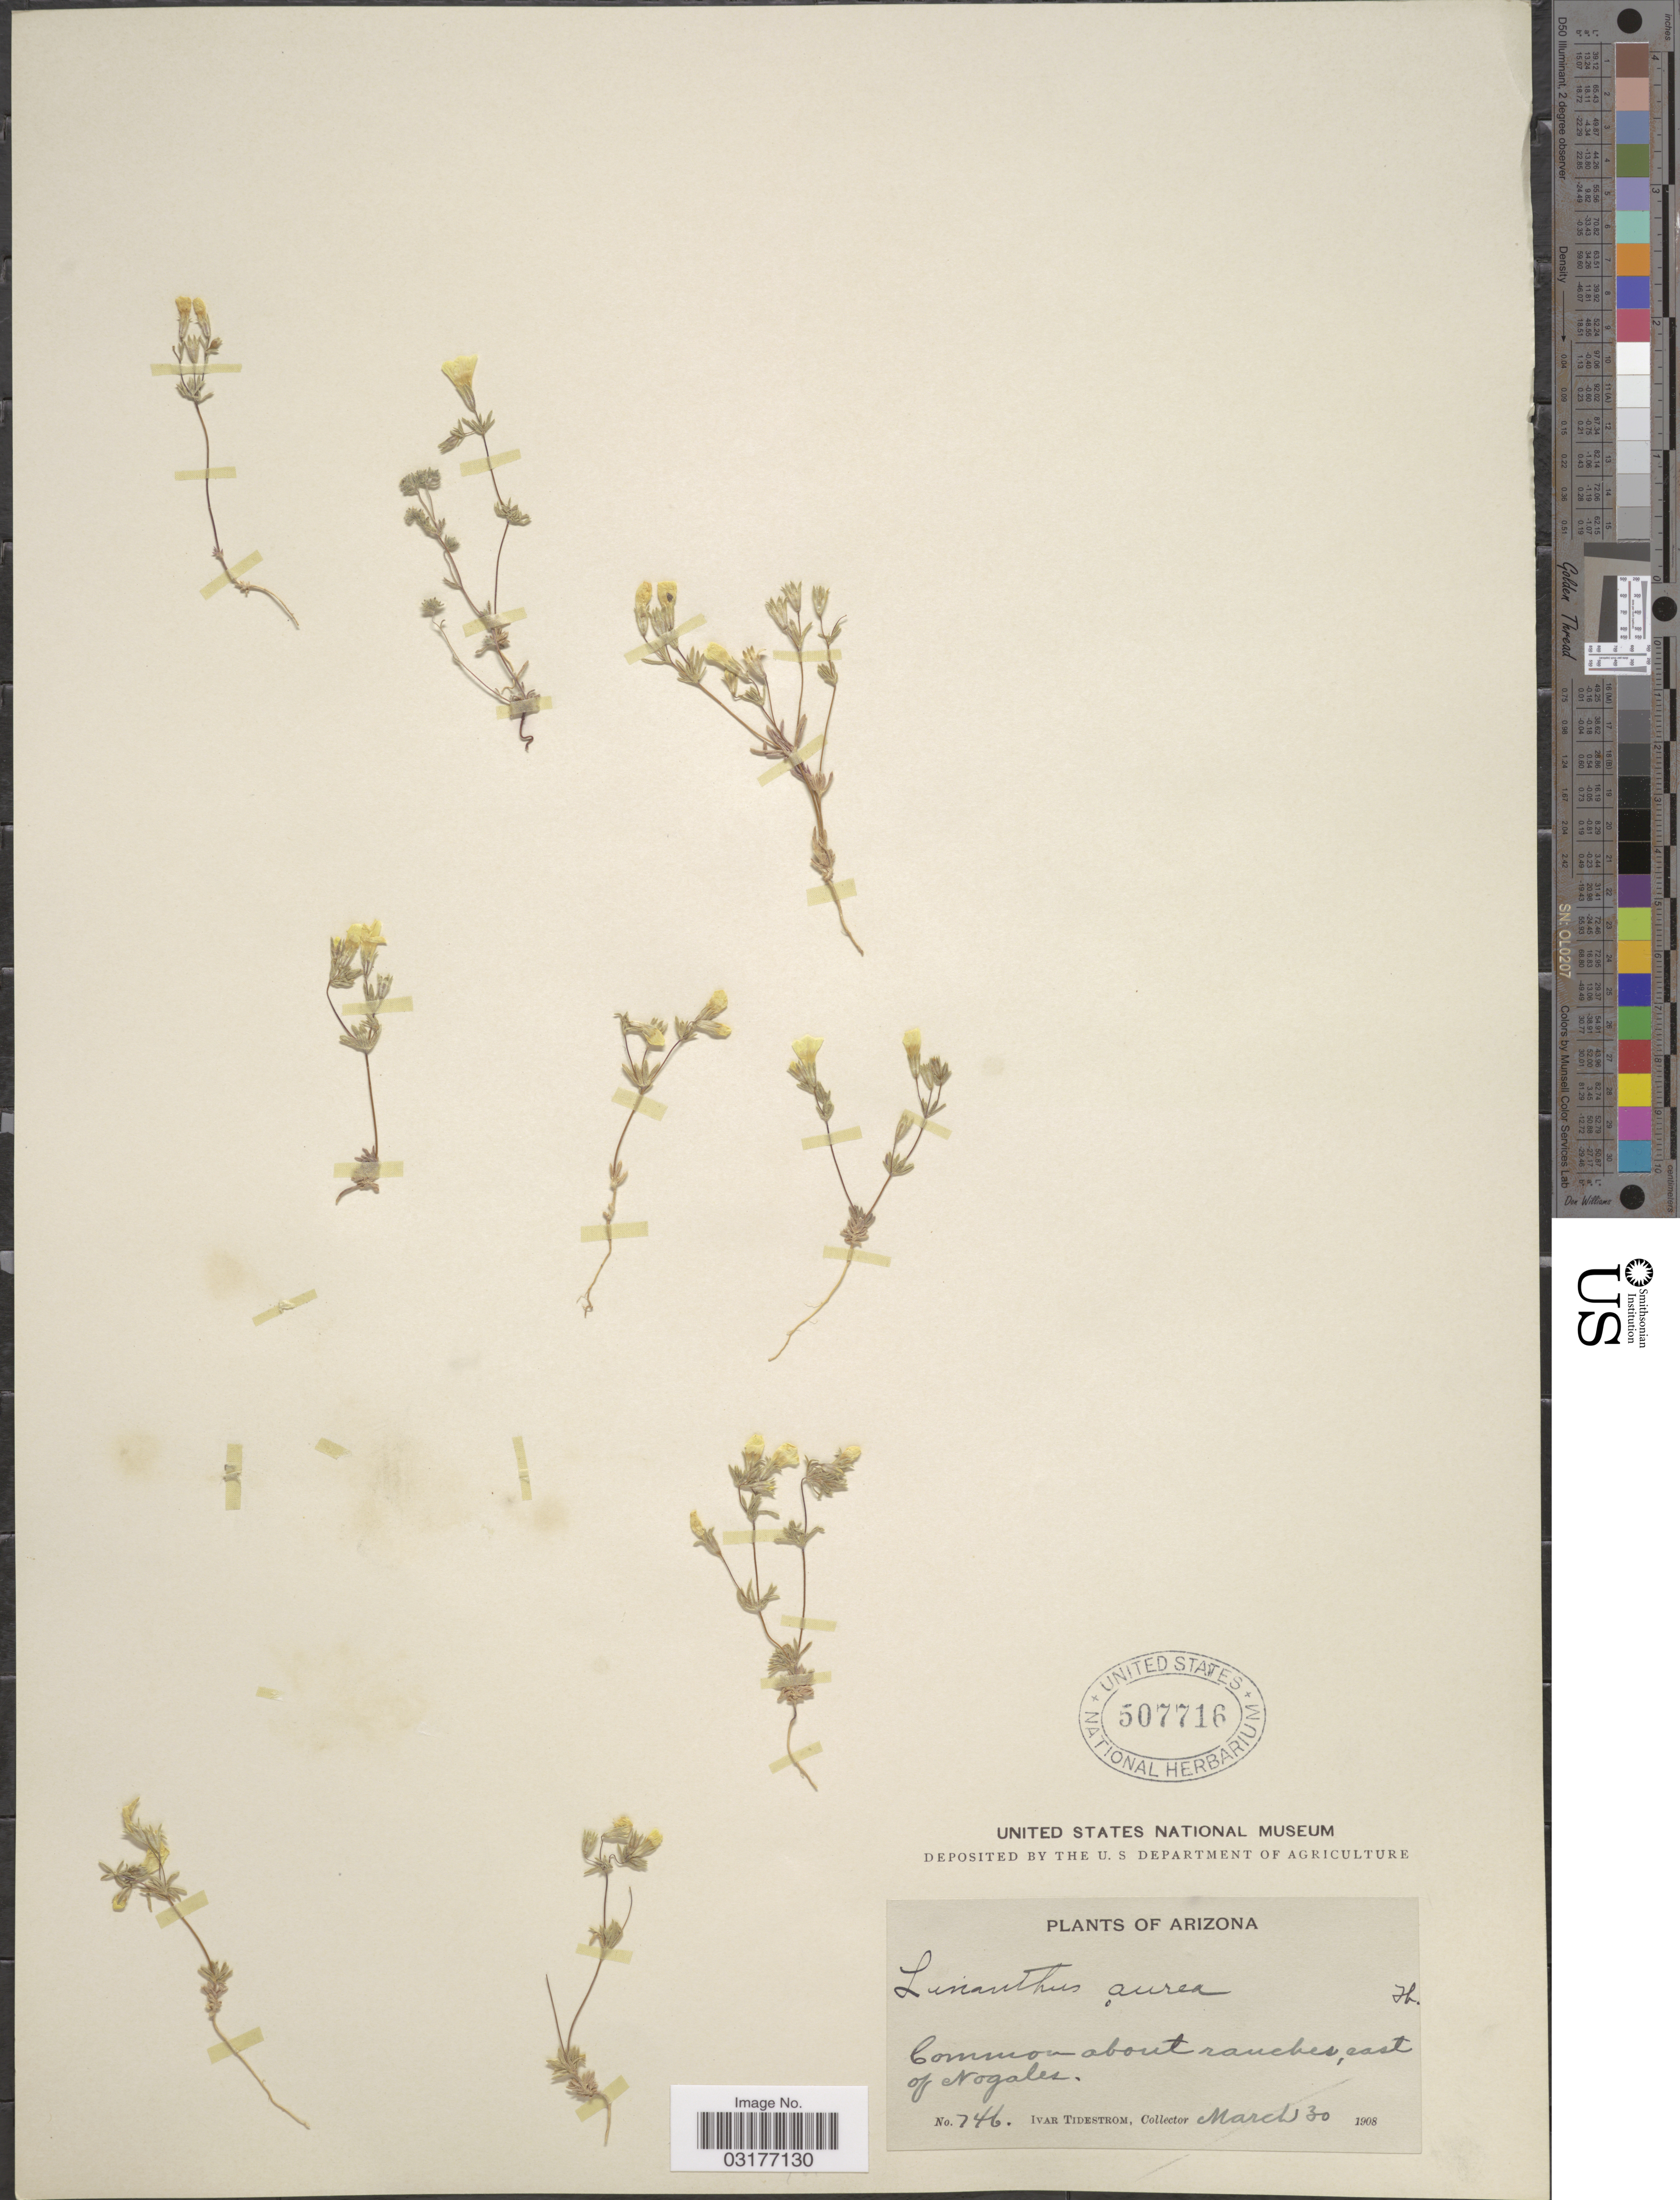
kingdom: Plantae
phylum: Tracheophyta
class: Magnoliopsida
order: Ericales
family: Polemoniaceae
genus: Leptosiphon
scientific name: Leptosiphon chrysanthus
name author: J.M. Porter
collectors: I. F. Tidestrom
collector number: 746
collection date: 1908-03-30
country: United States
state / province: Arizona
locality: About ranches, east of Nogales.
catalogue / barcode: US 507716